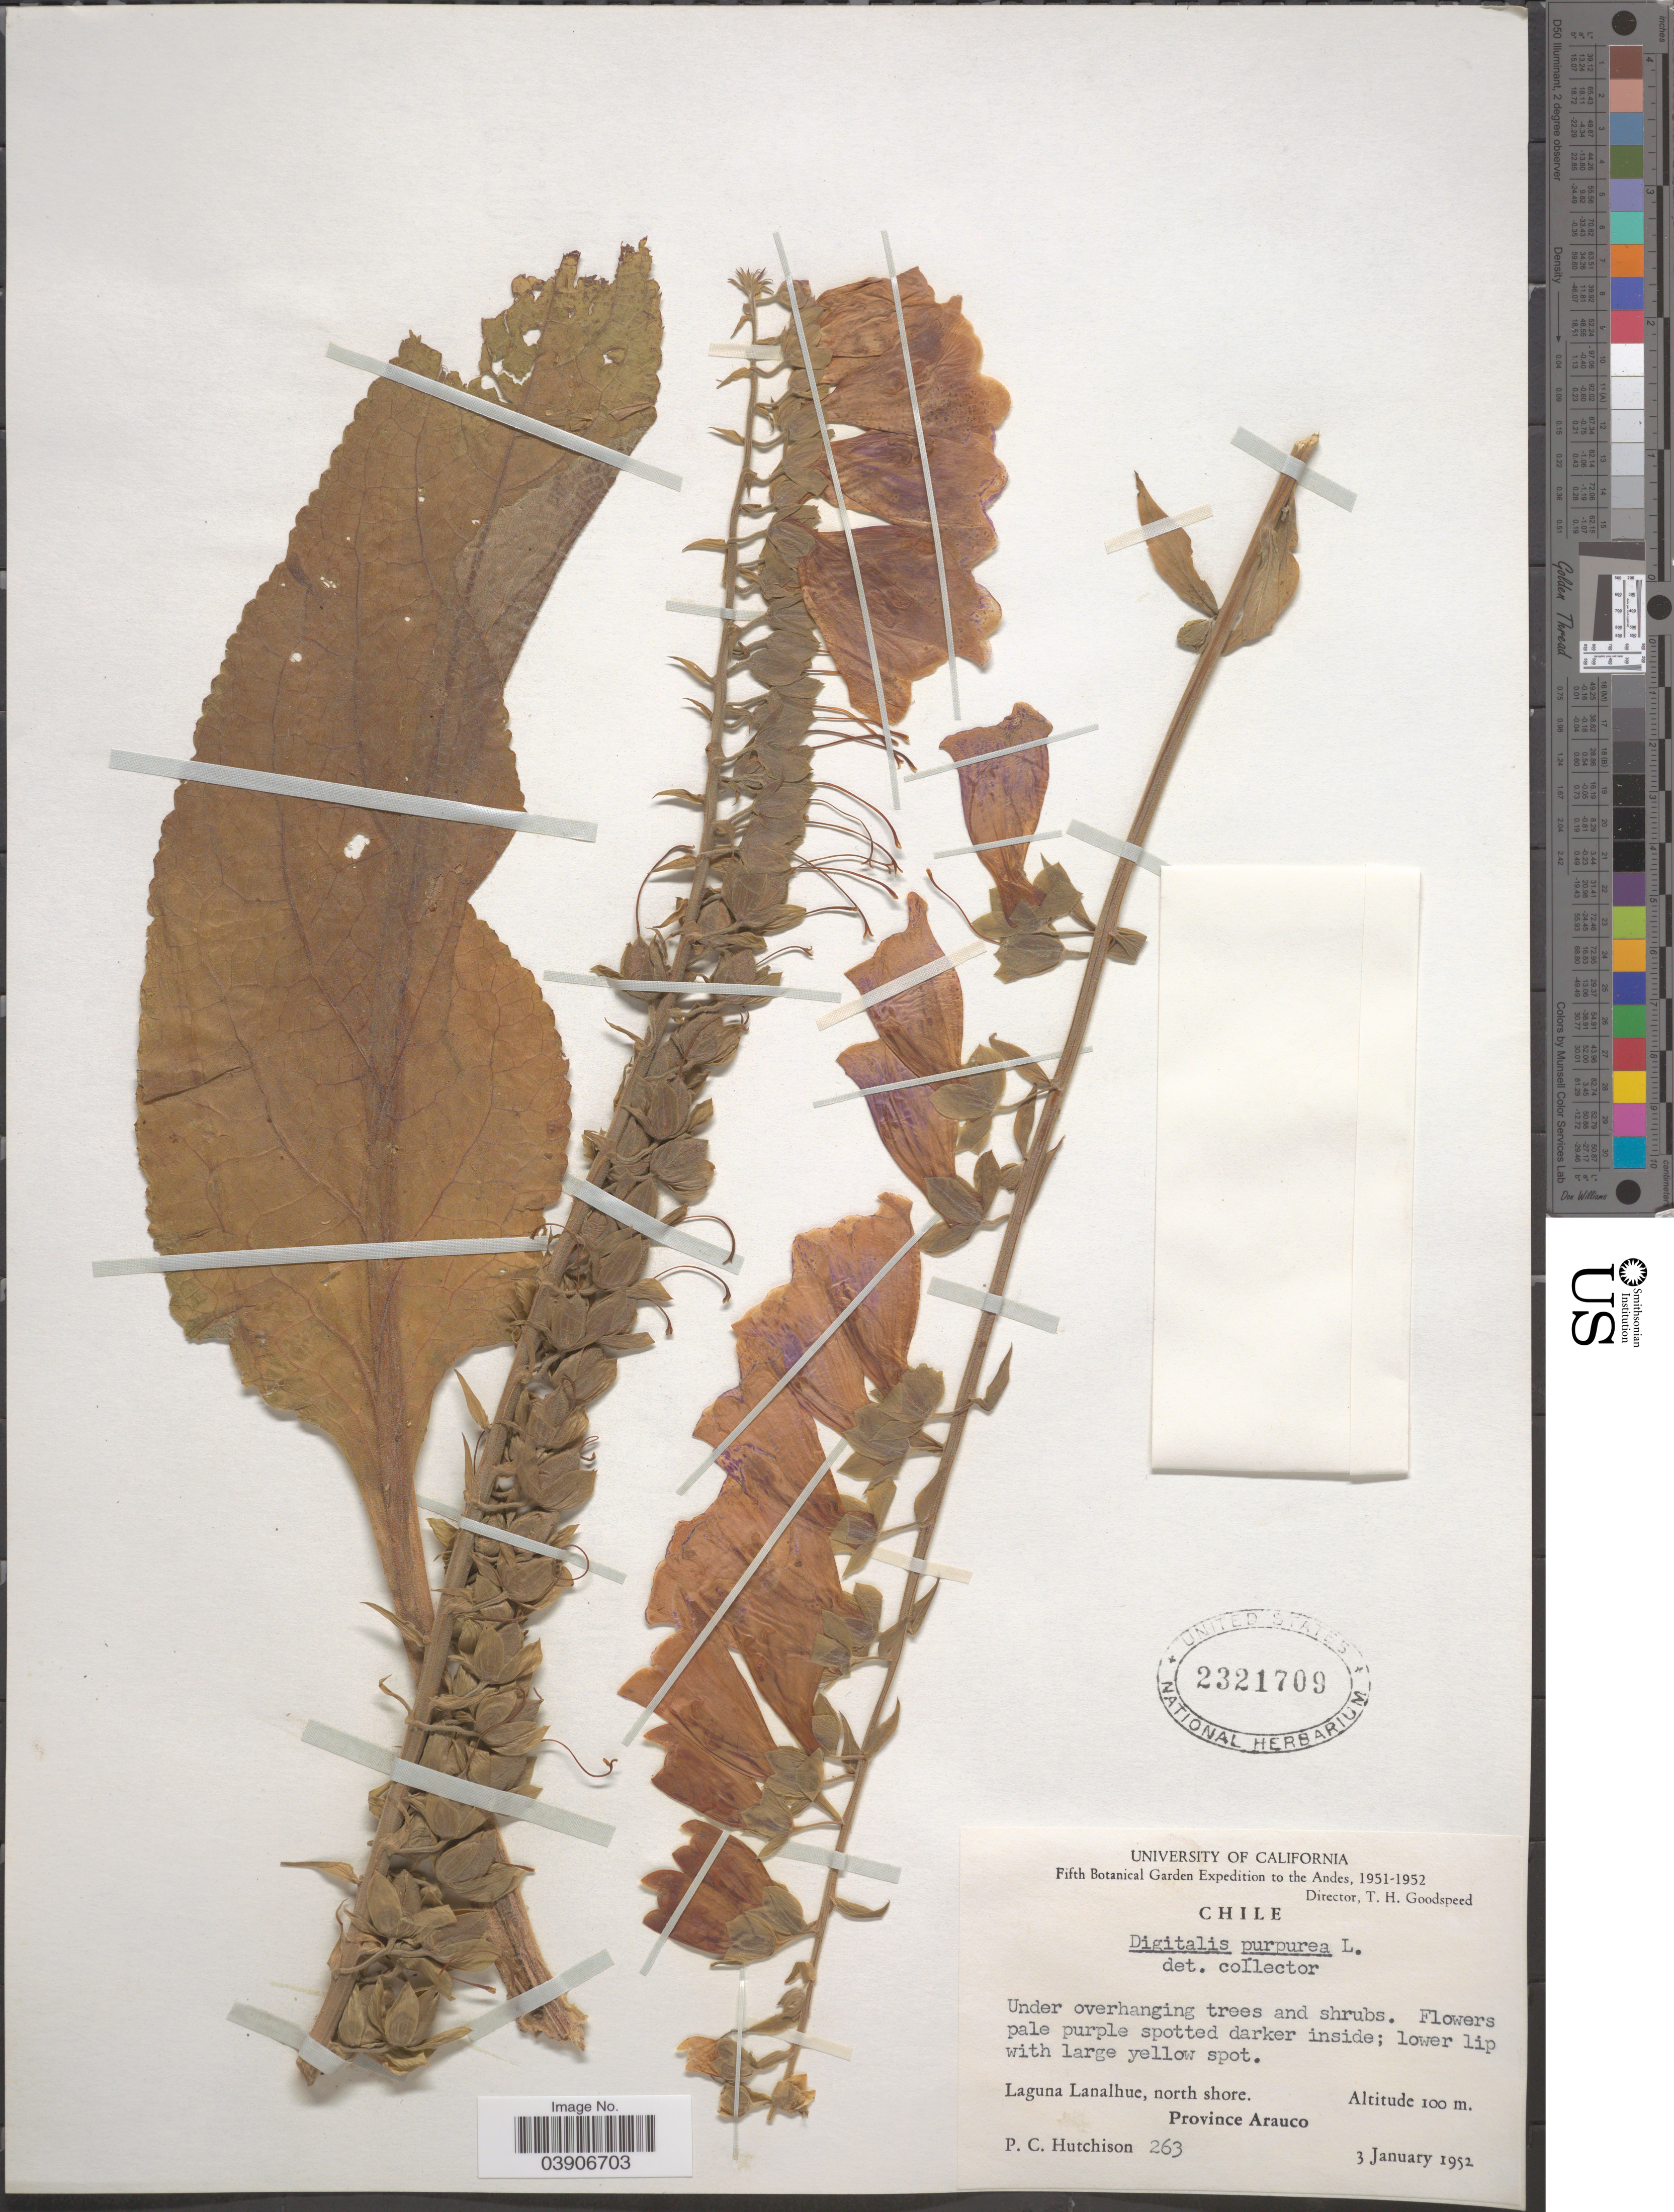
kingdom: Plantae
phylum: Tracheophyta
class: Magnoliopsida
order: Lamiales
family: Plantaginaceae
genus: Digitalis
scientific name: Digitalis purpurea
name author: L.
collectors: P. C. Hutchison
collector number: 263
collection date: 1952-01-03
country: Chile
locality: The Andes. Laguna Lanalhue, north shore. Province Arauco.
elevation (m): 100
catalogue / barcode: US 2321709